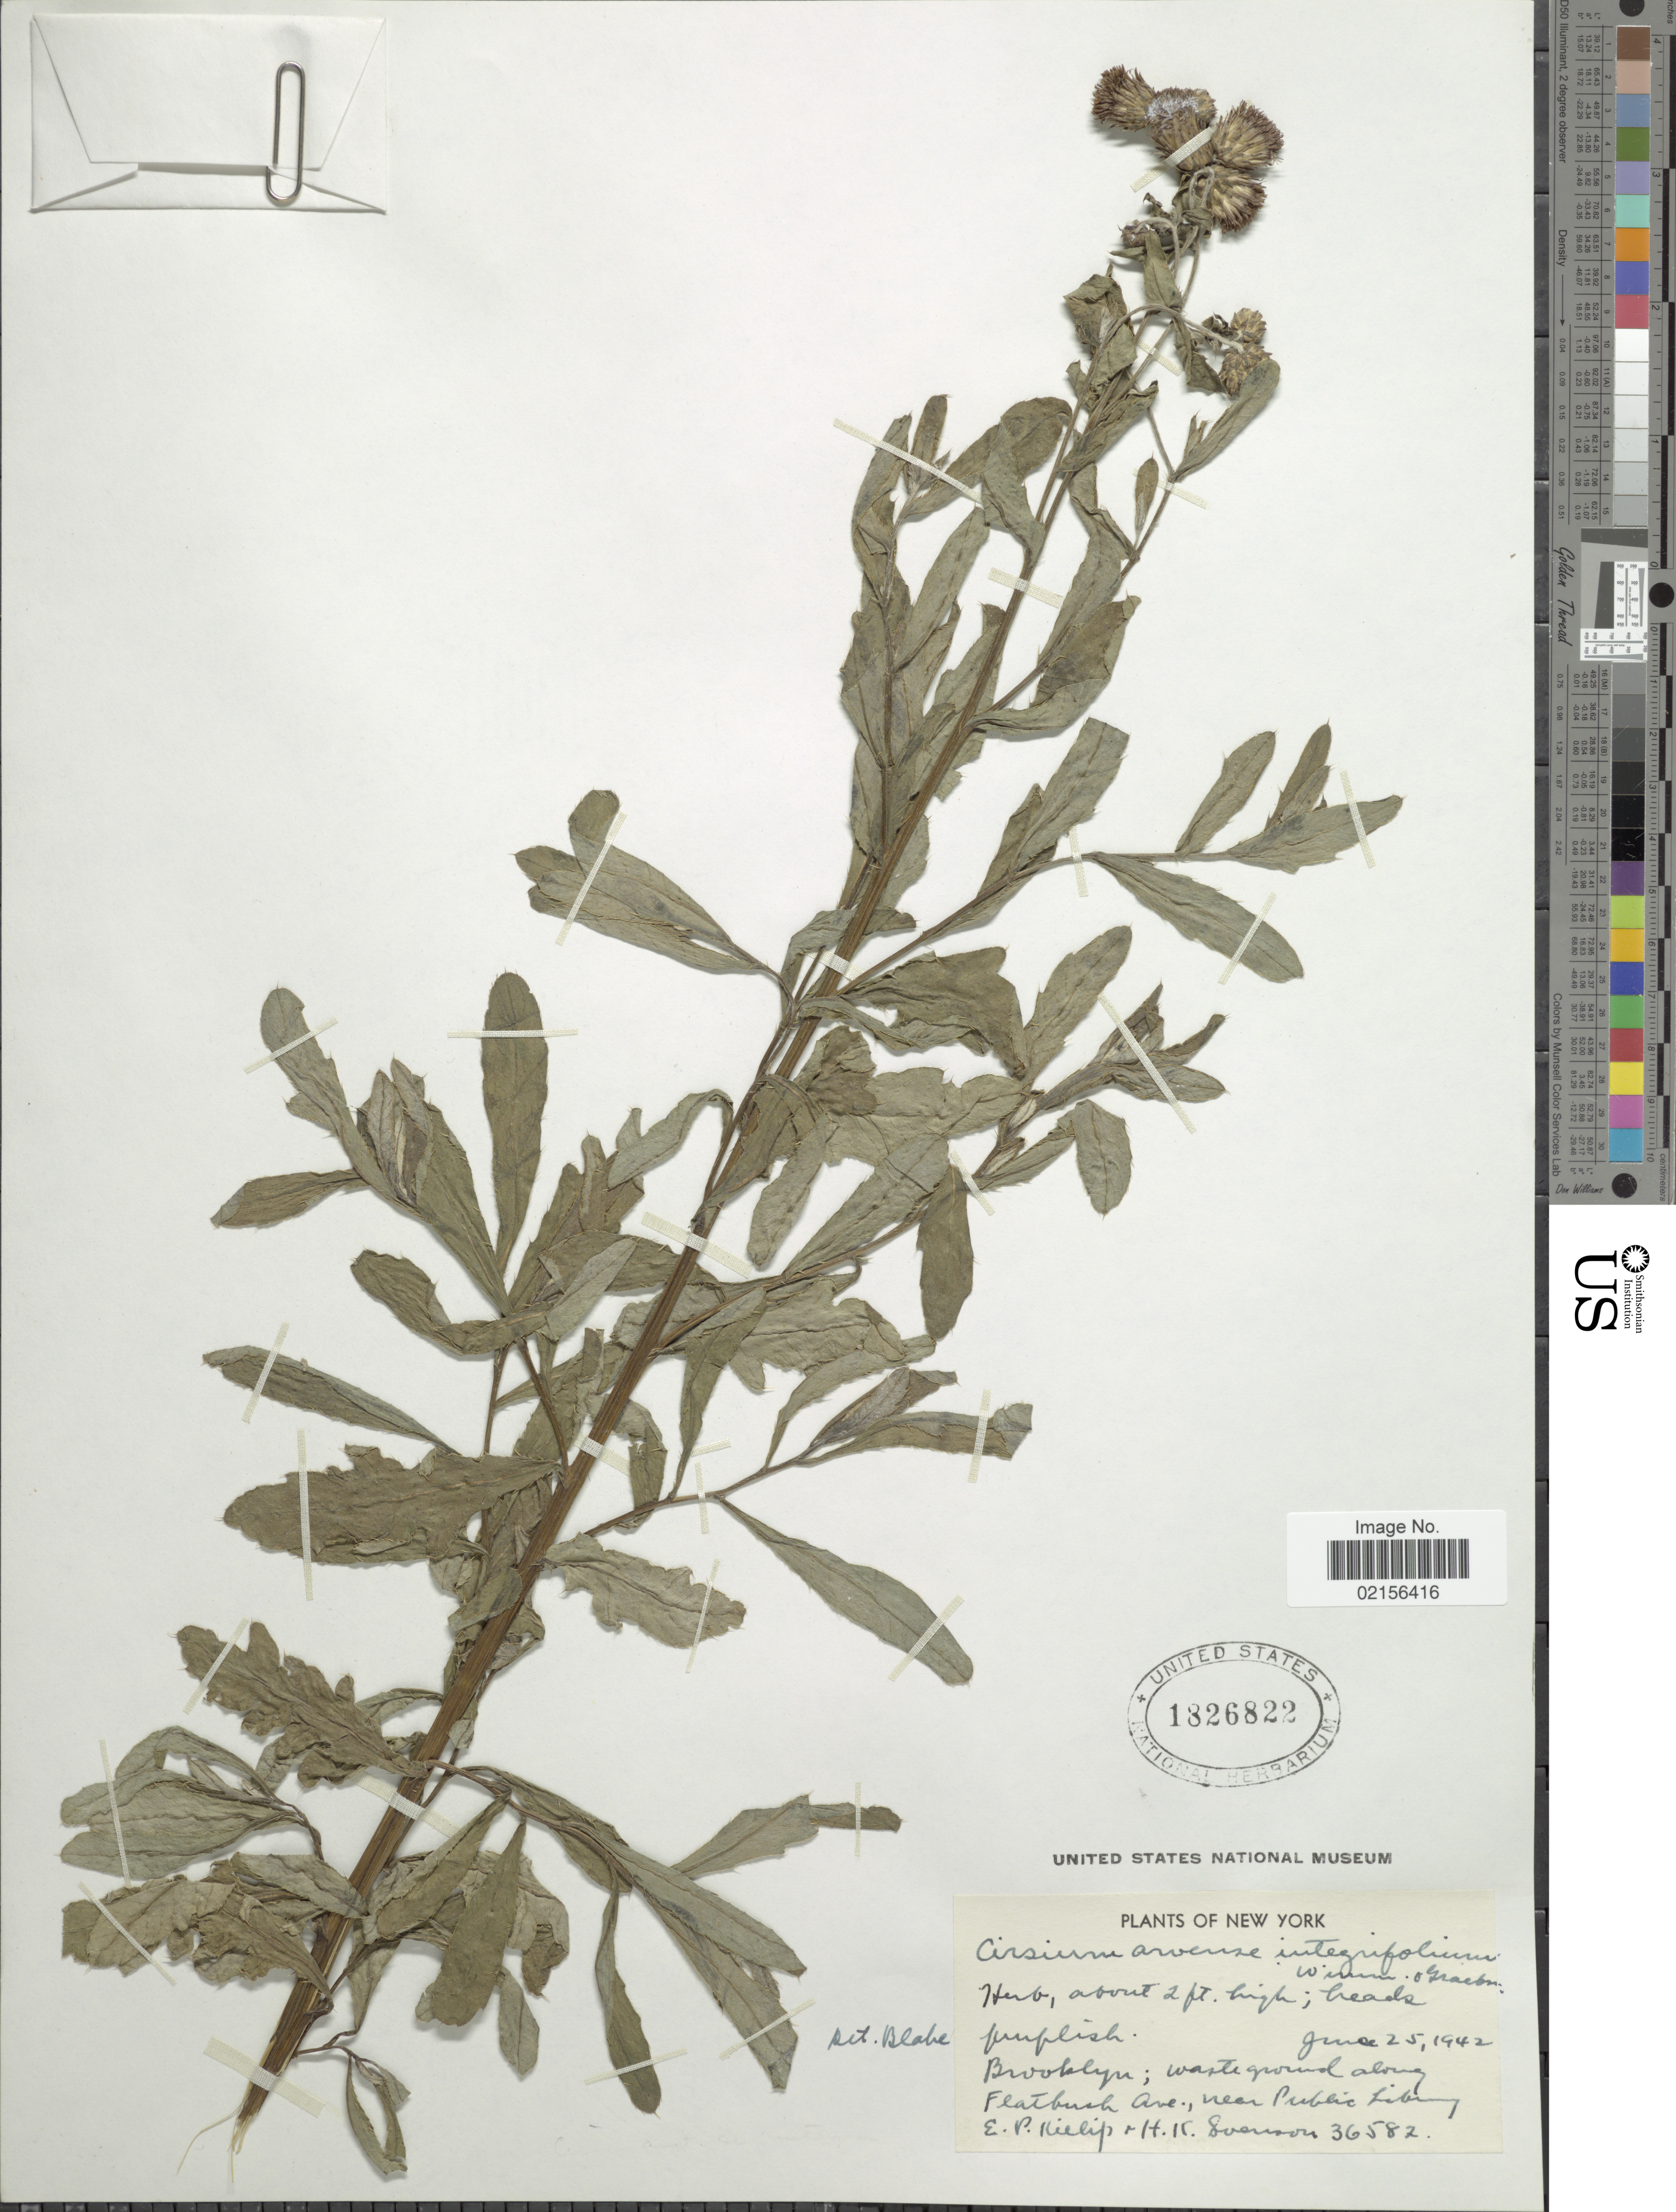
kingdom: Plantae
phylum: Tracheophyta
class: Magnoliopsida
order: Asterales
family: Asteraceae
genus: Cirsium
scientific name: Cirsium arvense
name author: (L.) Scop.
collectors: E. P. Killip & H. K. Svenson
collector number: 36582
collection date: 1942-06-25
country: United States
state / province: New York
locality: Brooklyn; waste ground along Flatbush Ave., near Public Library.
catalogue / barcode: US 1826822